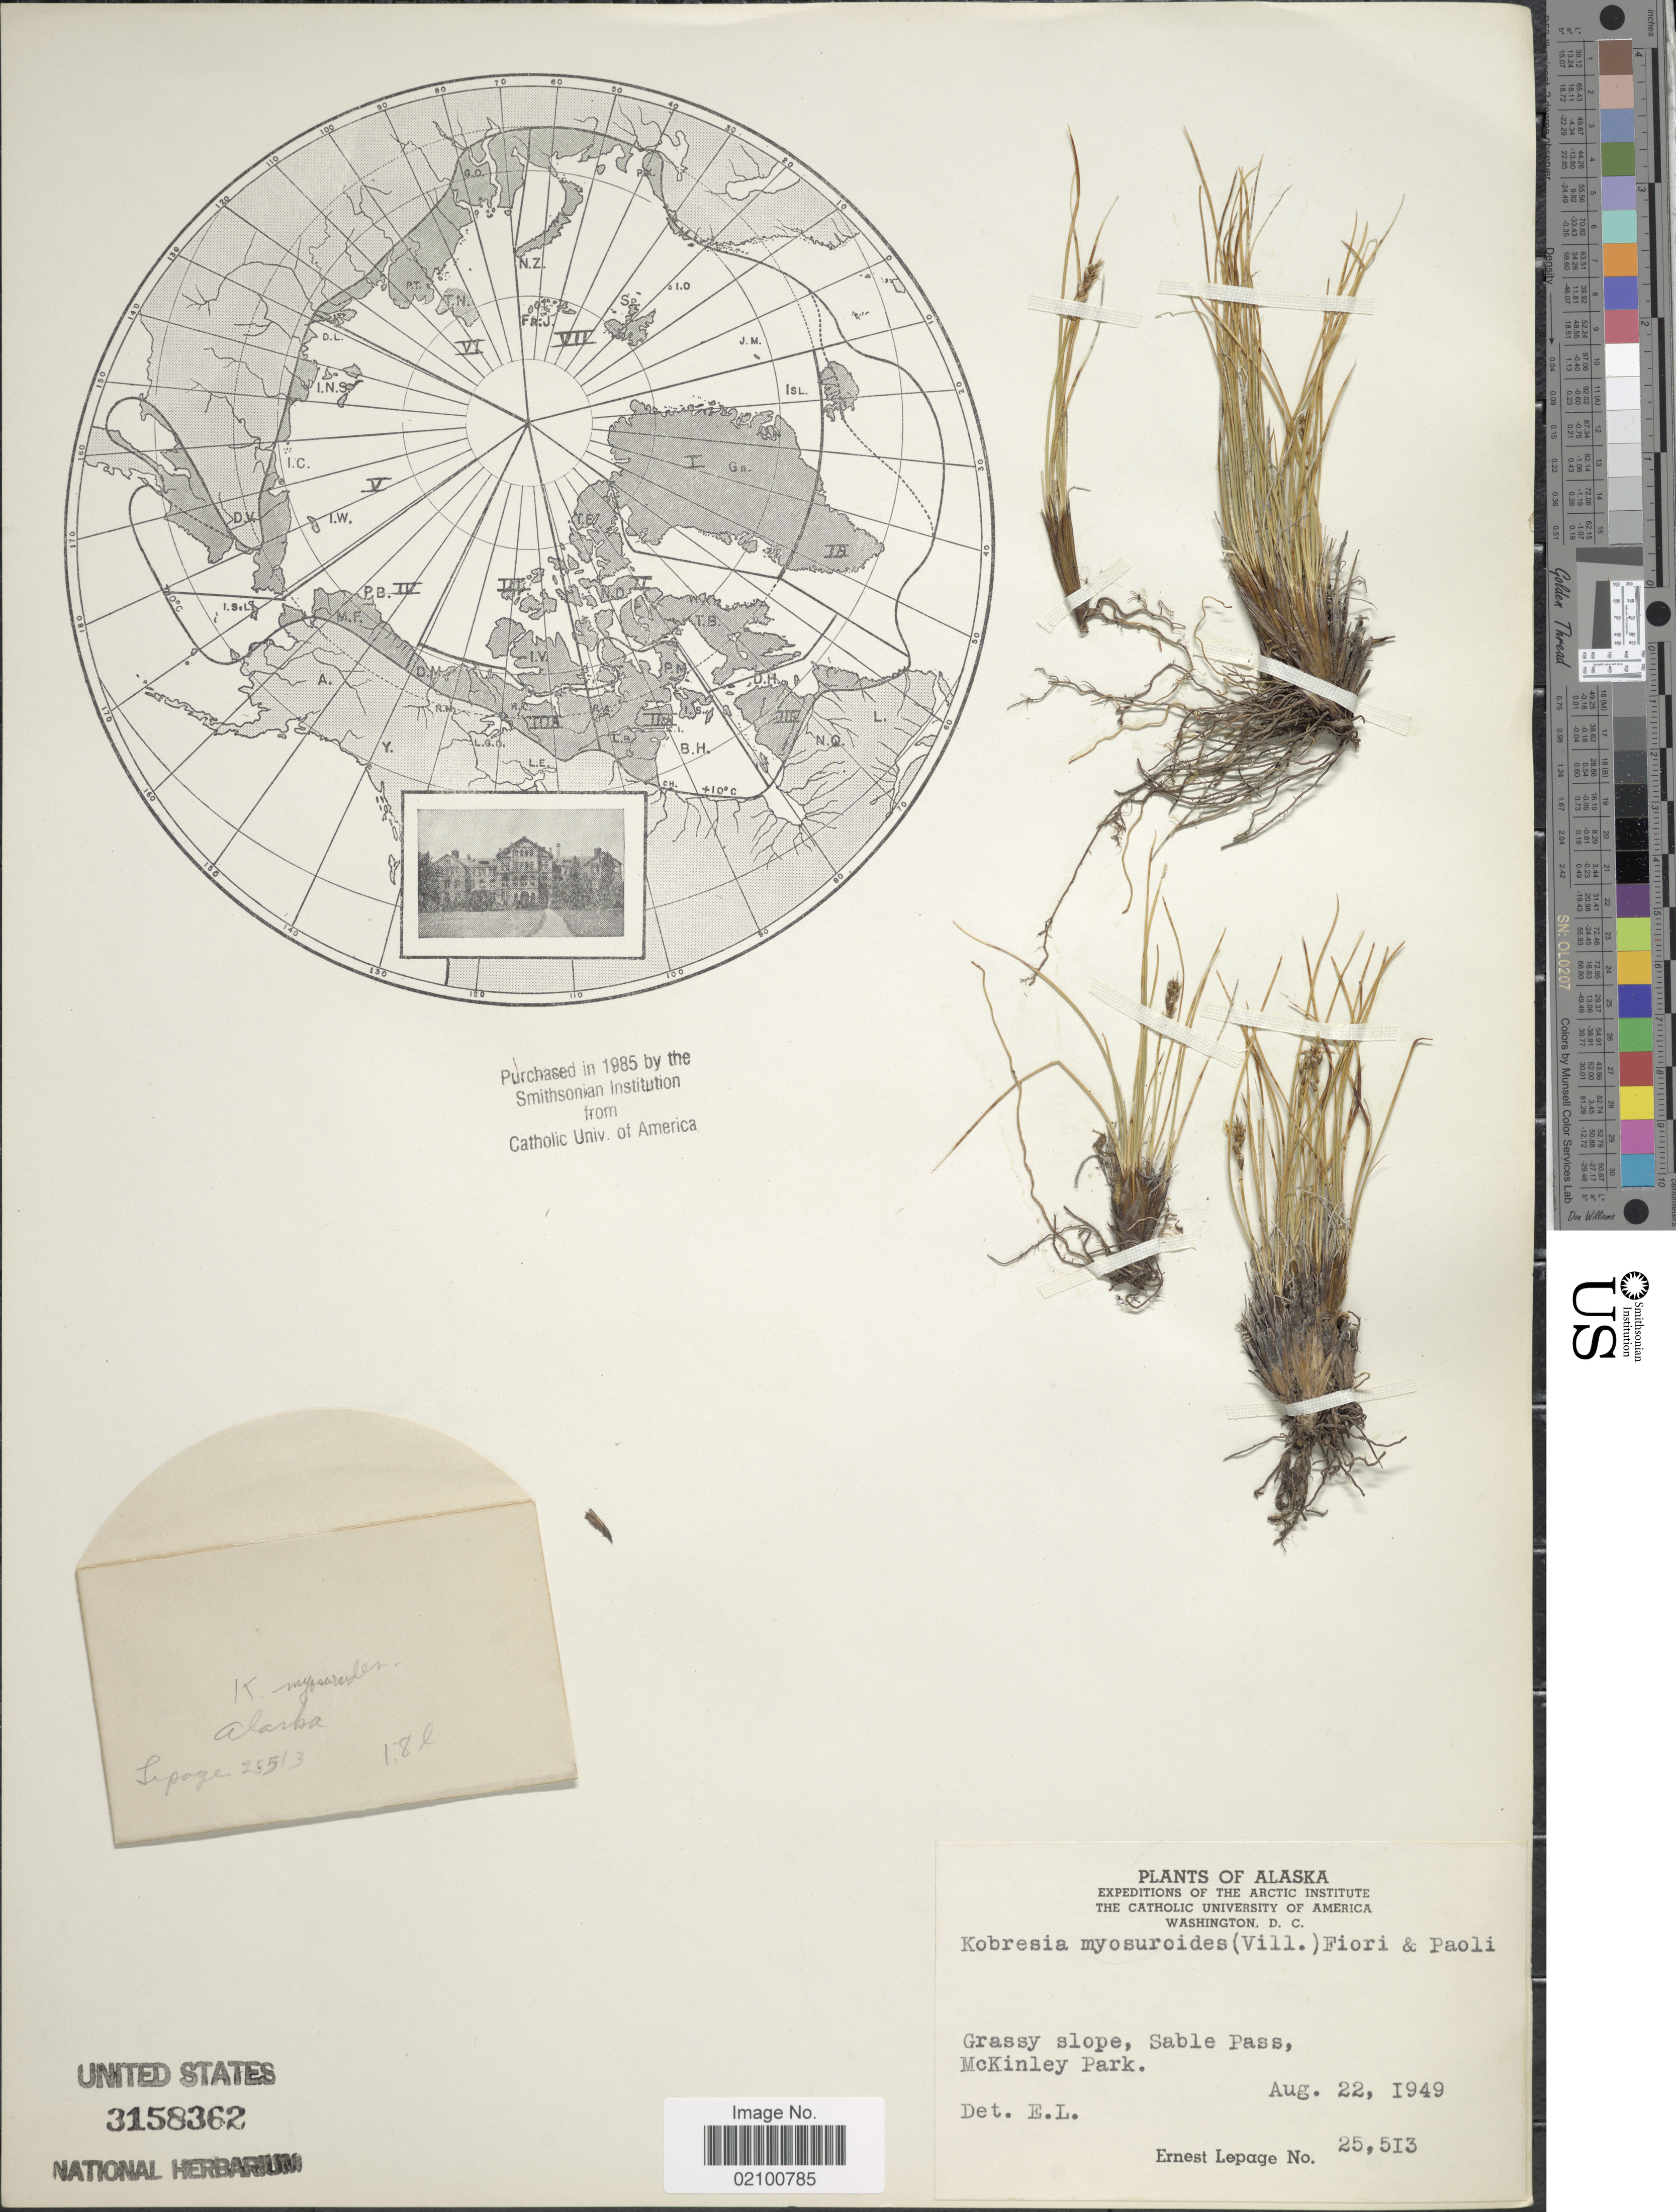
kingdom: Plantae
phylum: Tracheophyta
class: Liliopsida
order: Poales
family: Cyperaceae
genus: Carex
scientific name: Carex myosuroides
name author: Vill.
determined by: Strong, M. T., (US), Smithsonian Institution - National Museum of Natural History (UNITED STATES)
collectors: E. Lepage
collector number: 25513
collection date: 1949-08-22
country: United States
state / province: Alaska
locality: Sable Pass, McKinley Park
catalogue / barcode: US 3158362